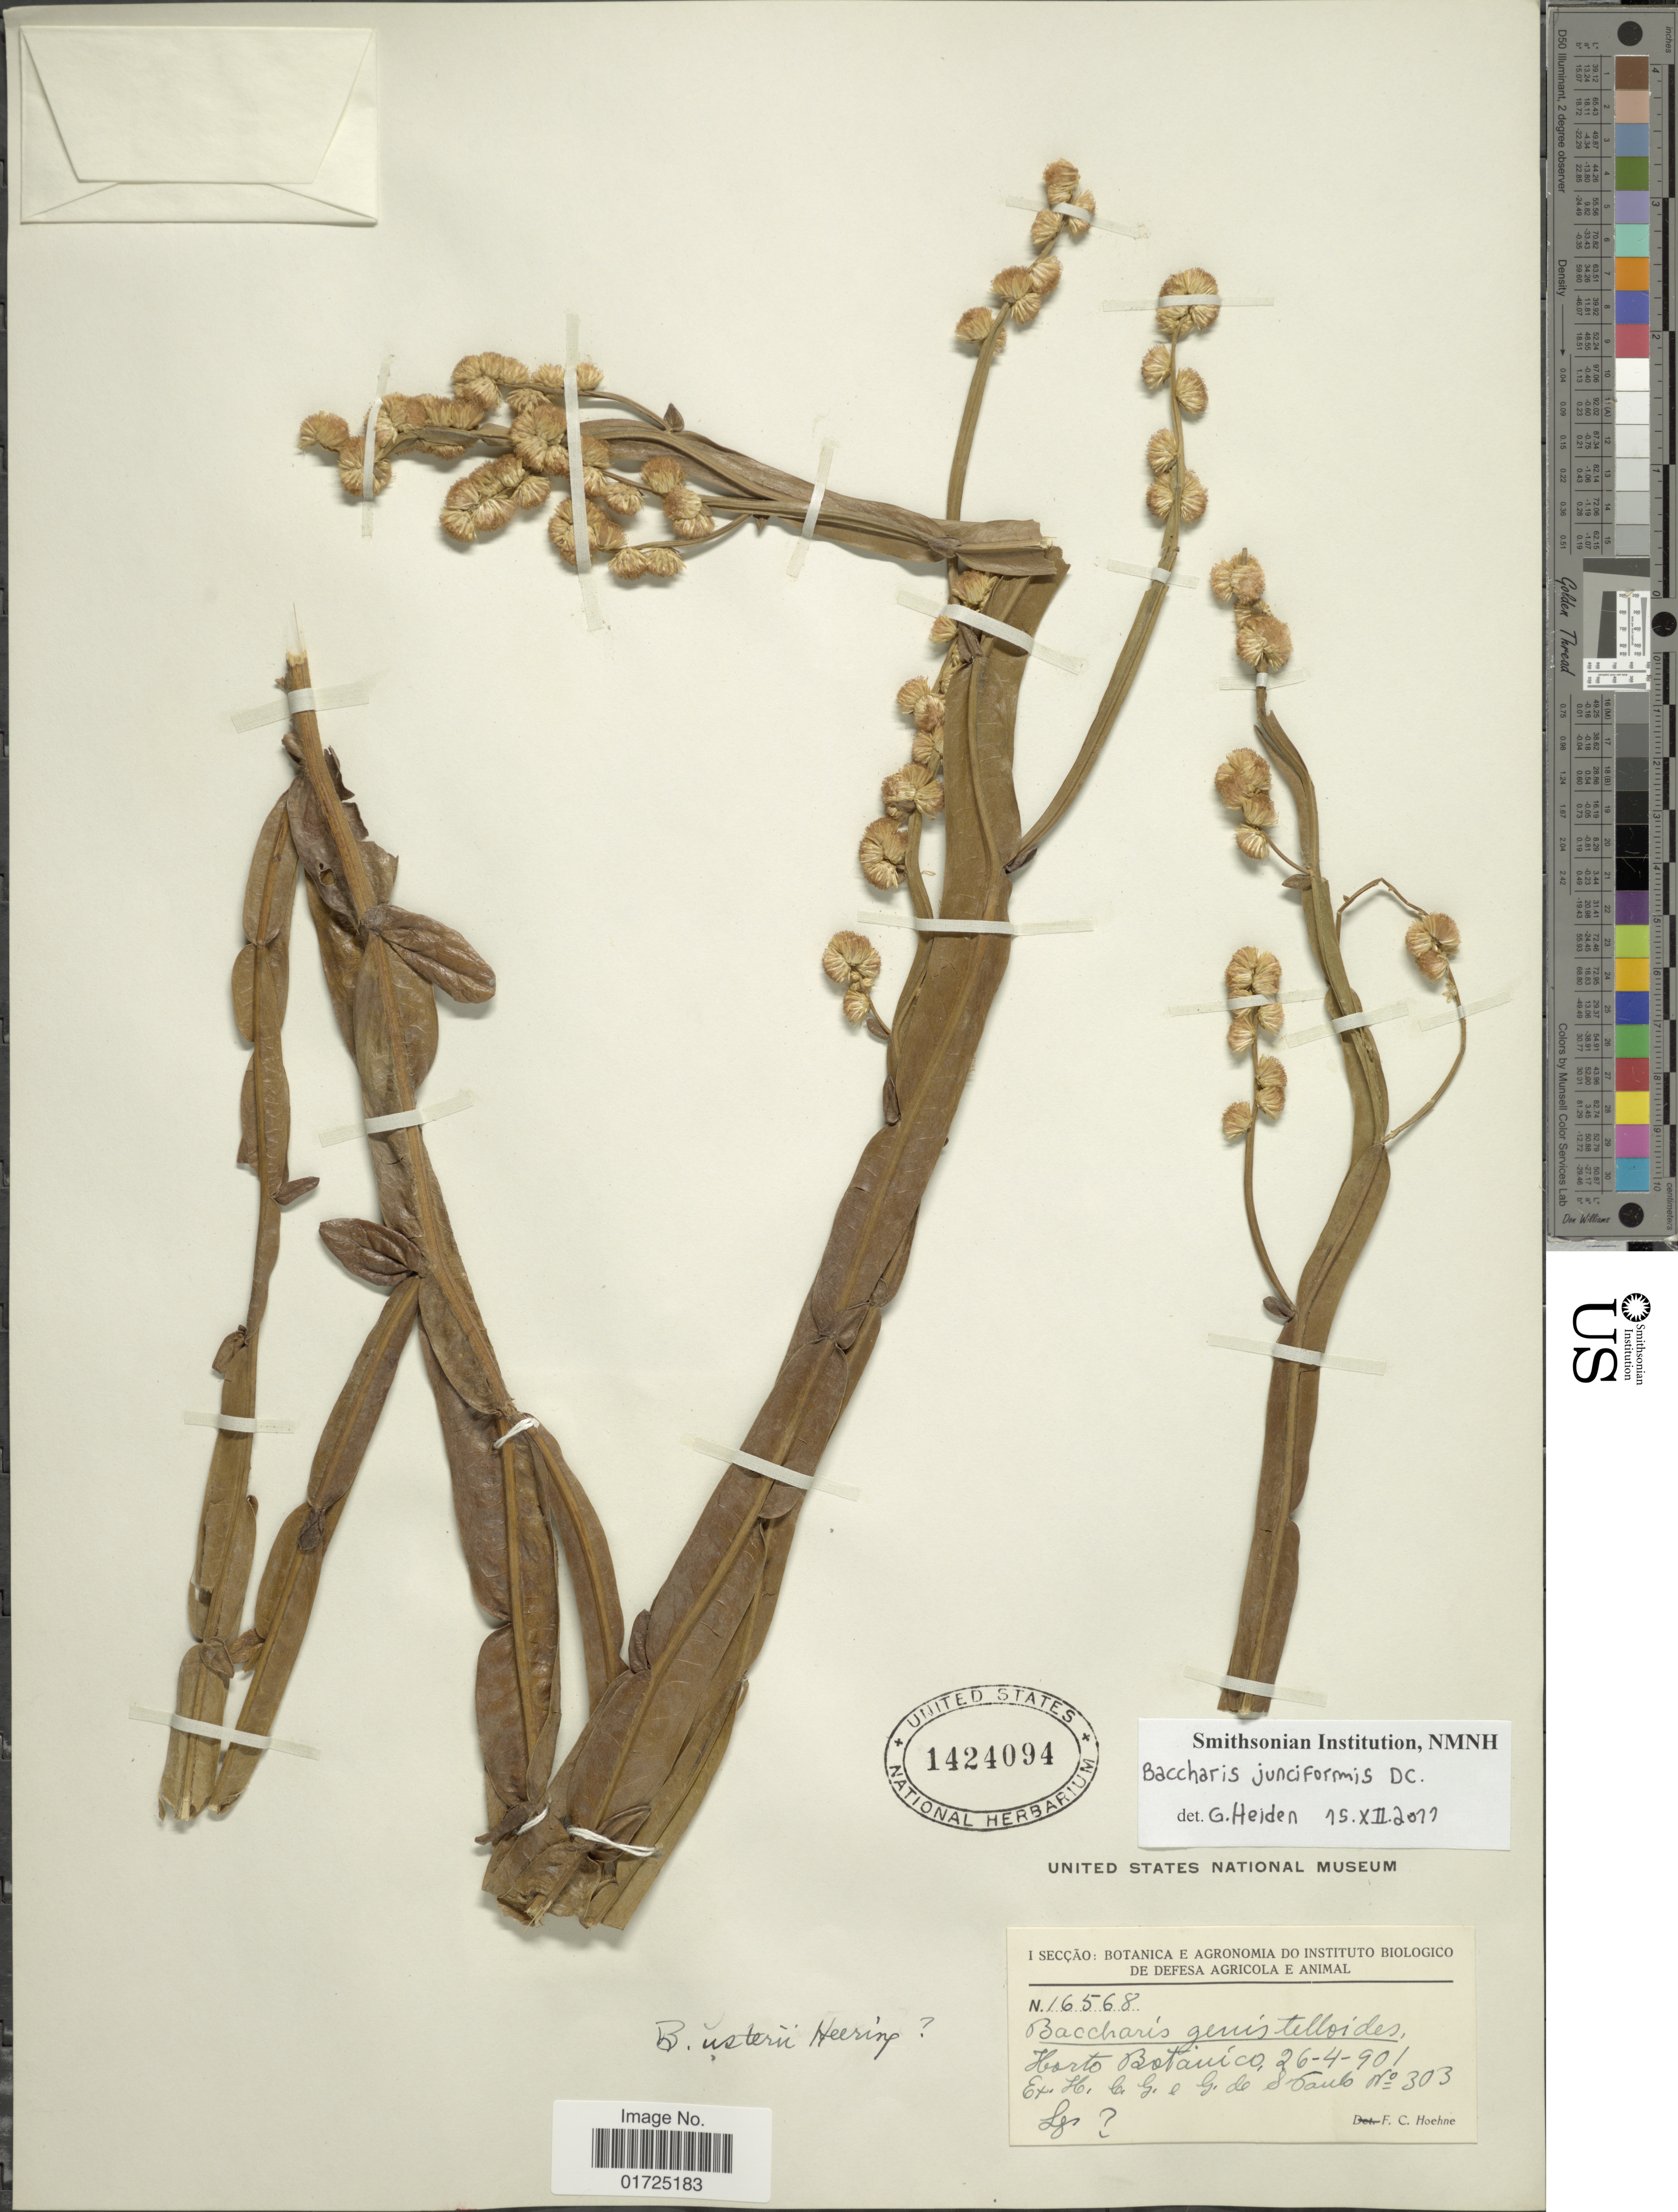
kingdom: Plantae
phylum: Tracheophyta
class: Magnoliopsida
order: Asterales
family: Asteraceae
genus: Baccharis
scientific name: Baccharis junciformis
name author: DC.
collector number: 16568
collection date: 1901-04-26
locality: Horto Botanico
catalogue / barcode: US 1424094